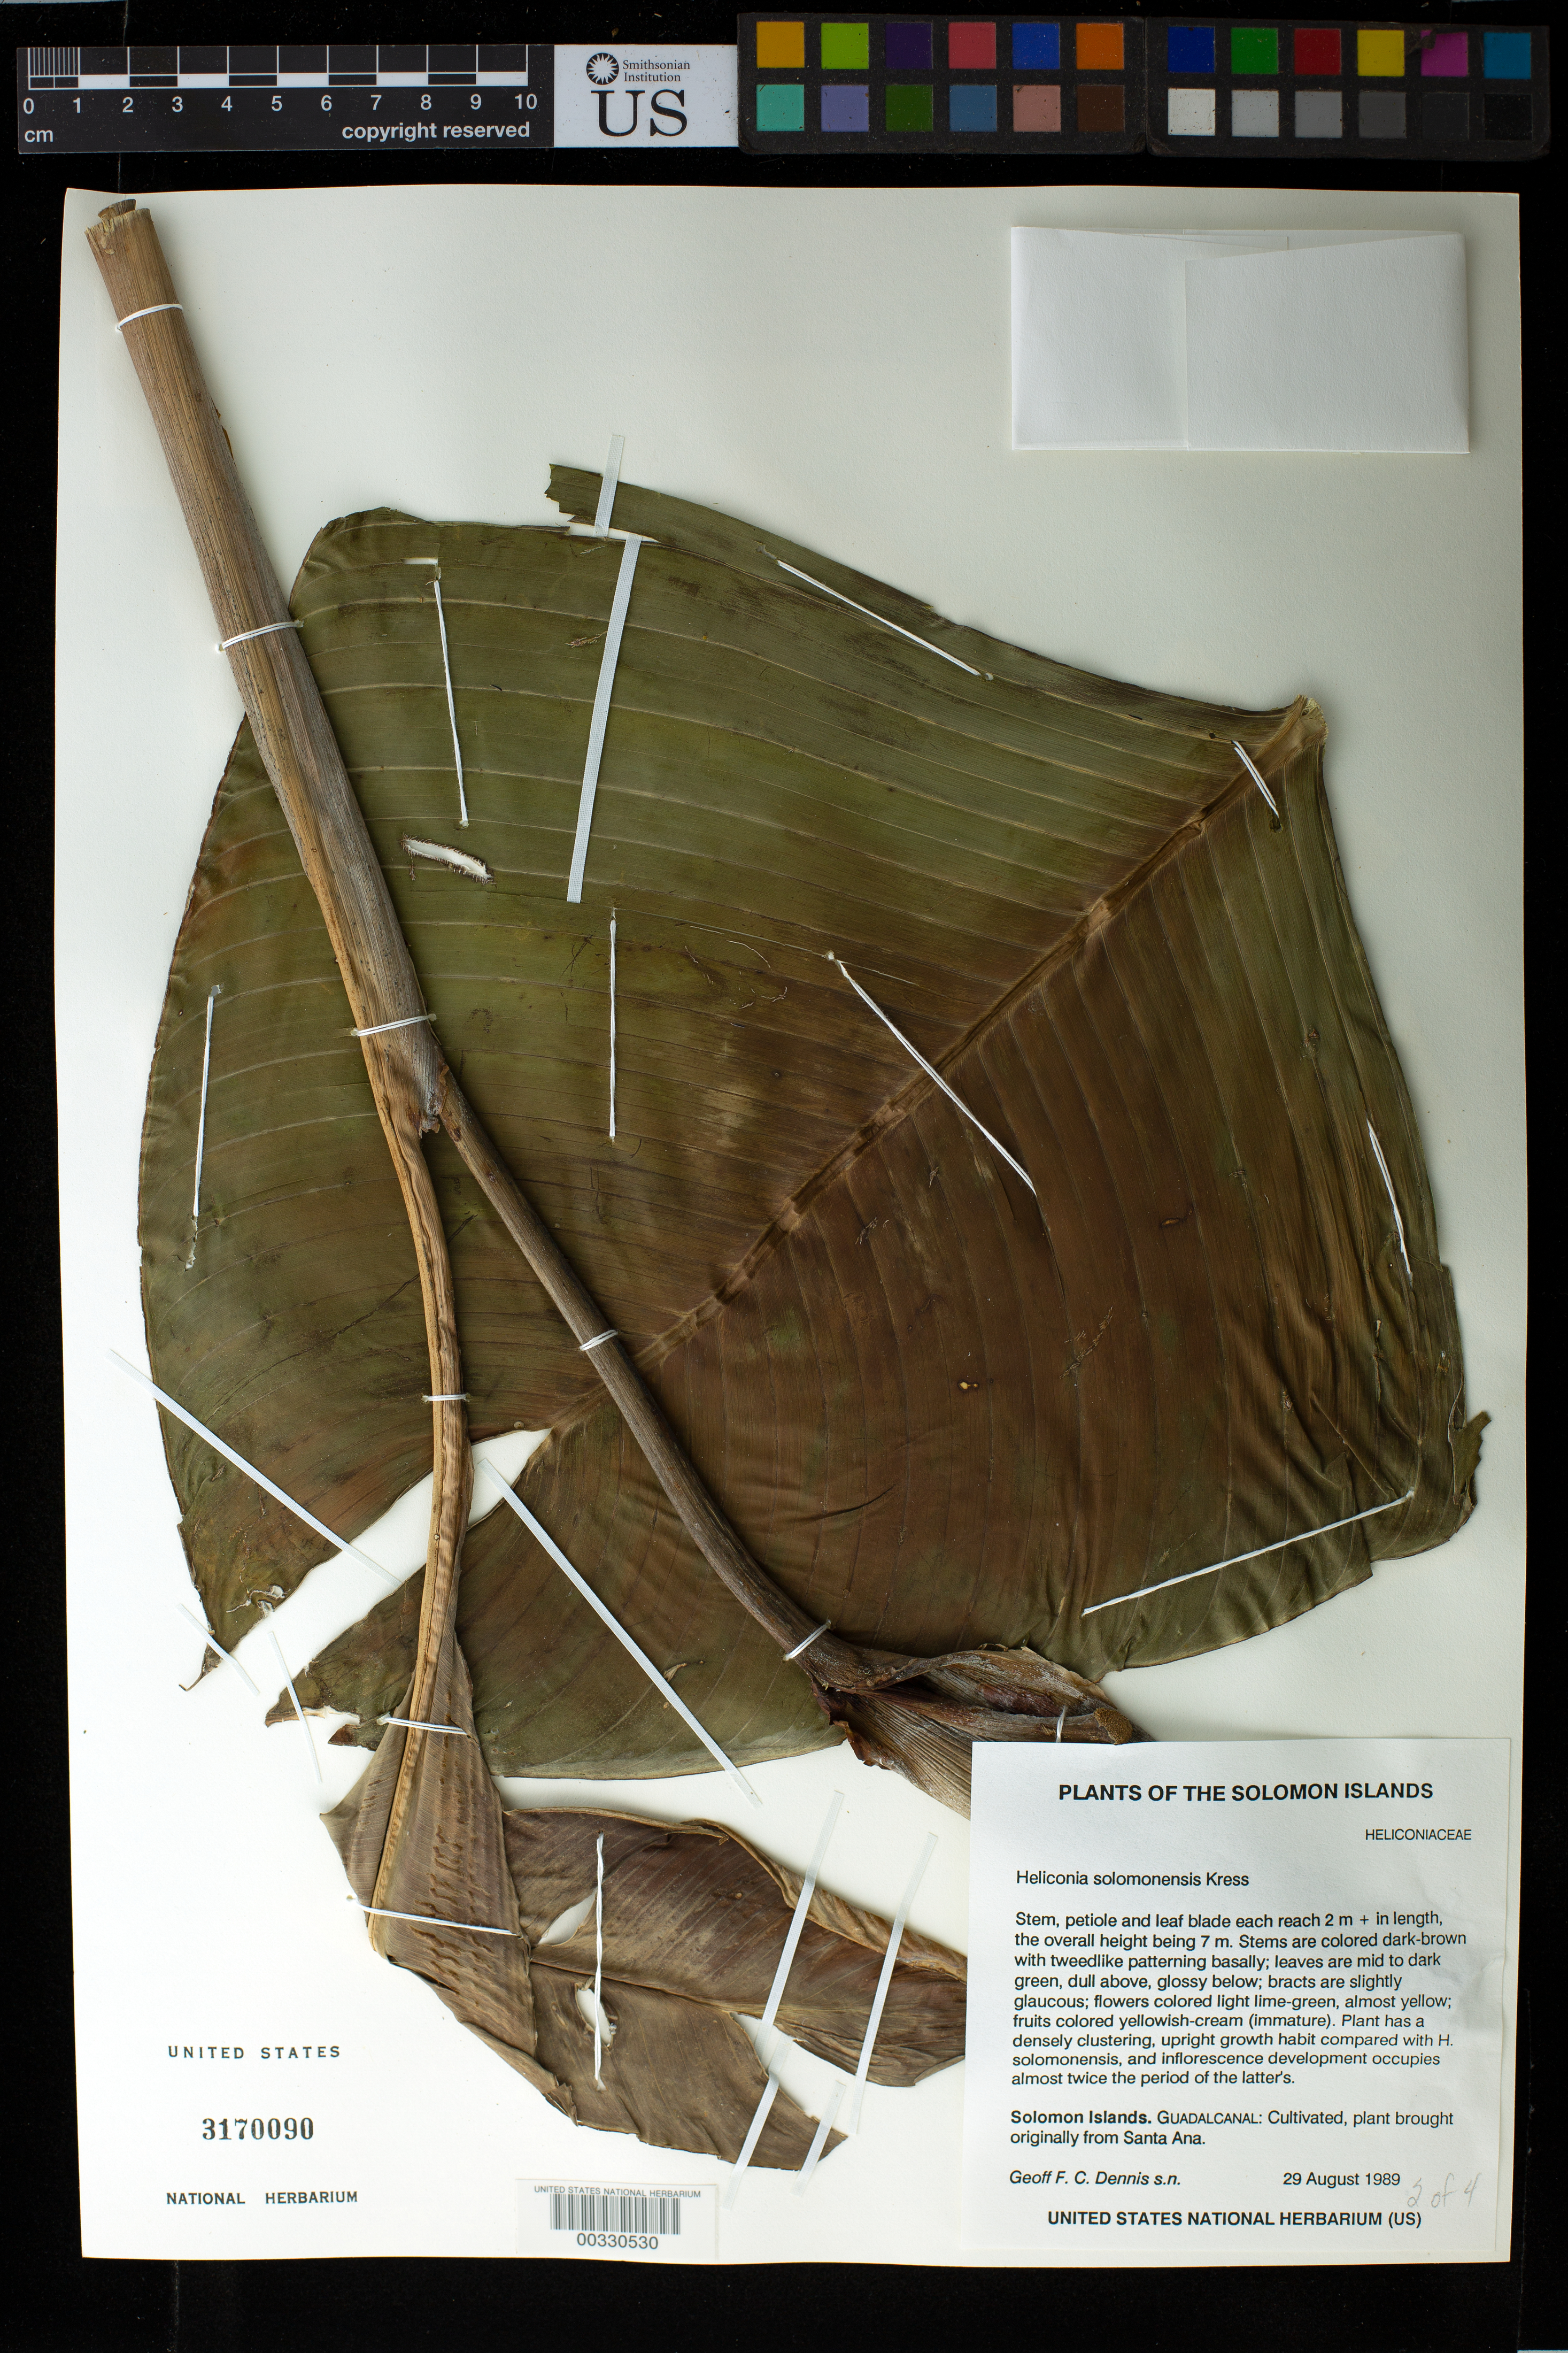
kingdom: Plantae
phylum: Tracheophyta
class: Liliopsida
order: Zingiberales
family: Heliconiaceae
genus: Heliconia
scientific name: Heliconia solomonensis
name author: W.J. Kress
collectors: G. Dennis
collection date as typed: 29 Aug 1989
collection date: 1989-08-29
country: Solomon Islands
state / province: Guadalcanal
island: Guadalcanal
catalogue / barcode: US 3170090